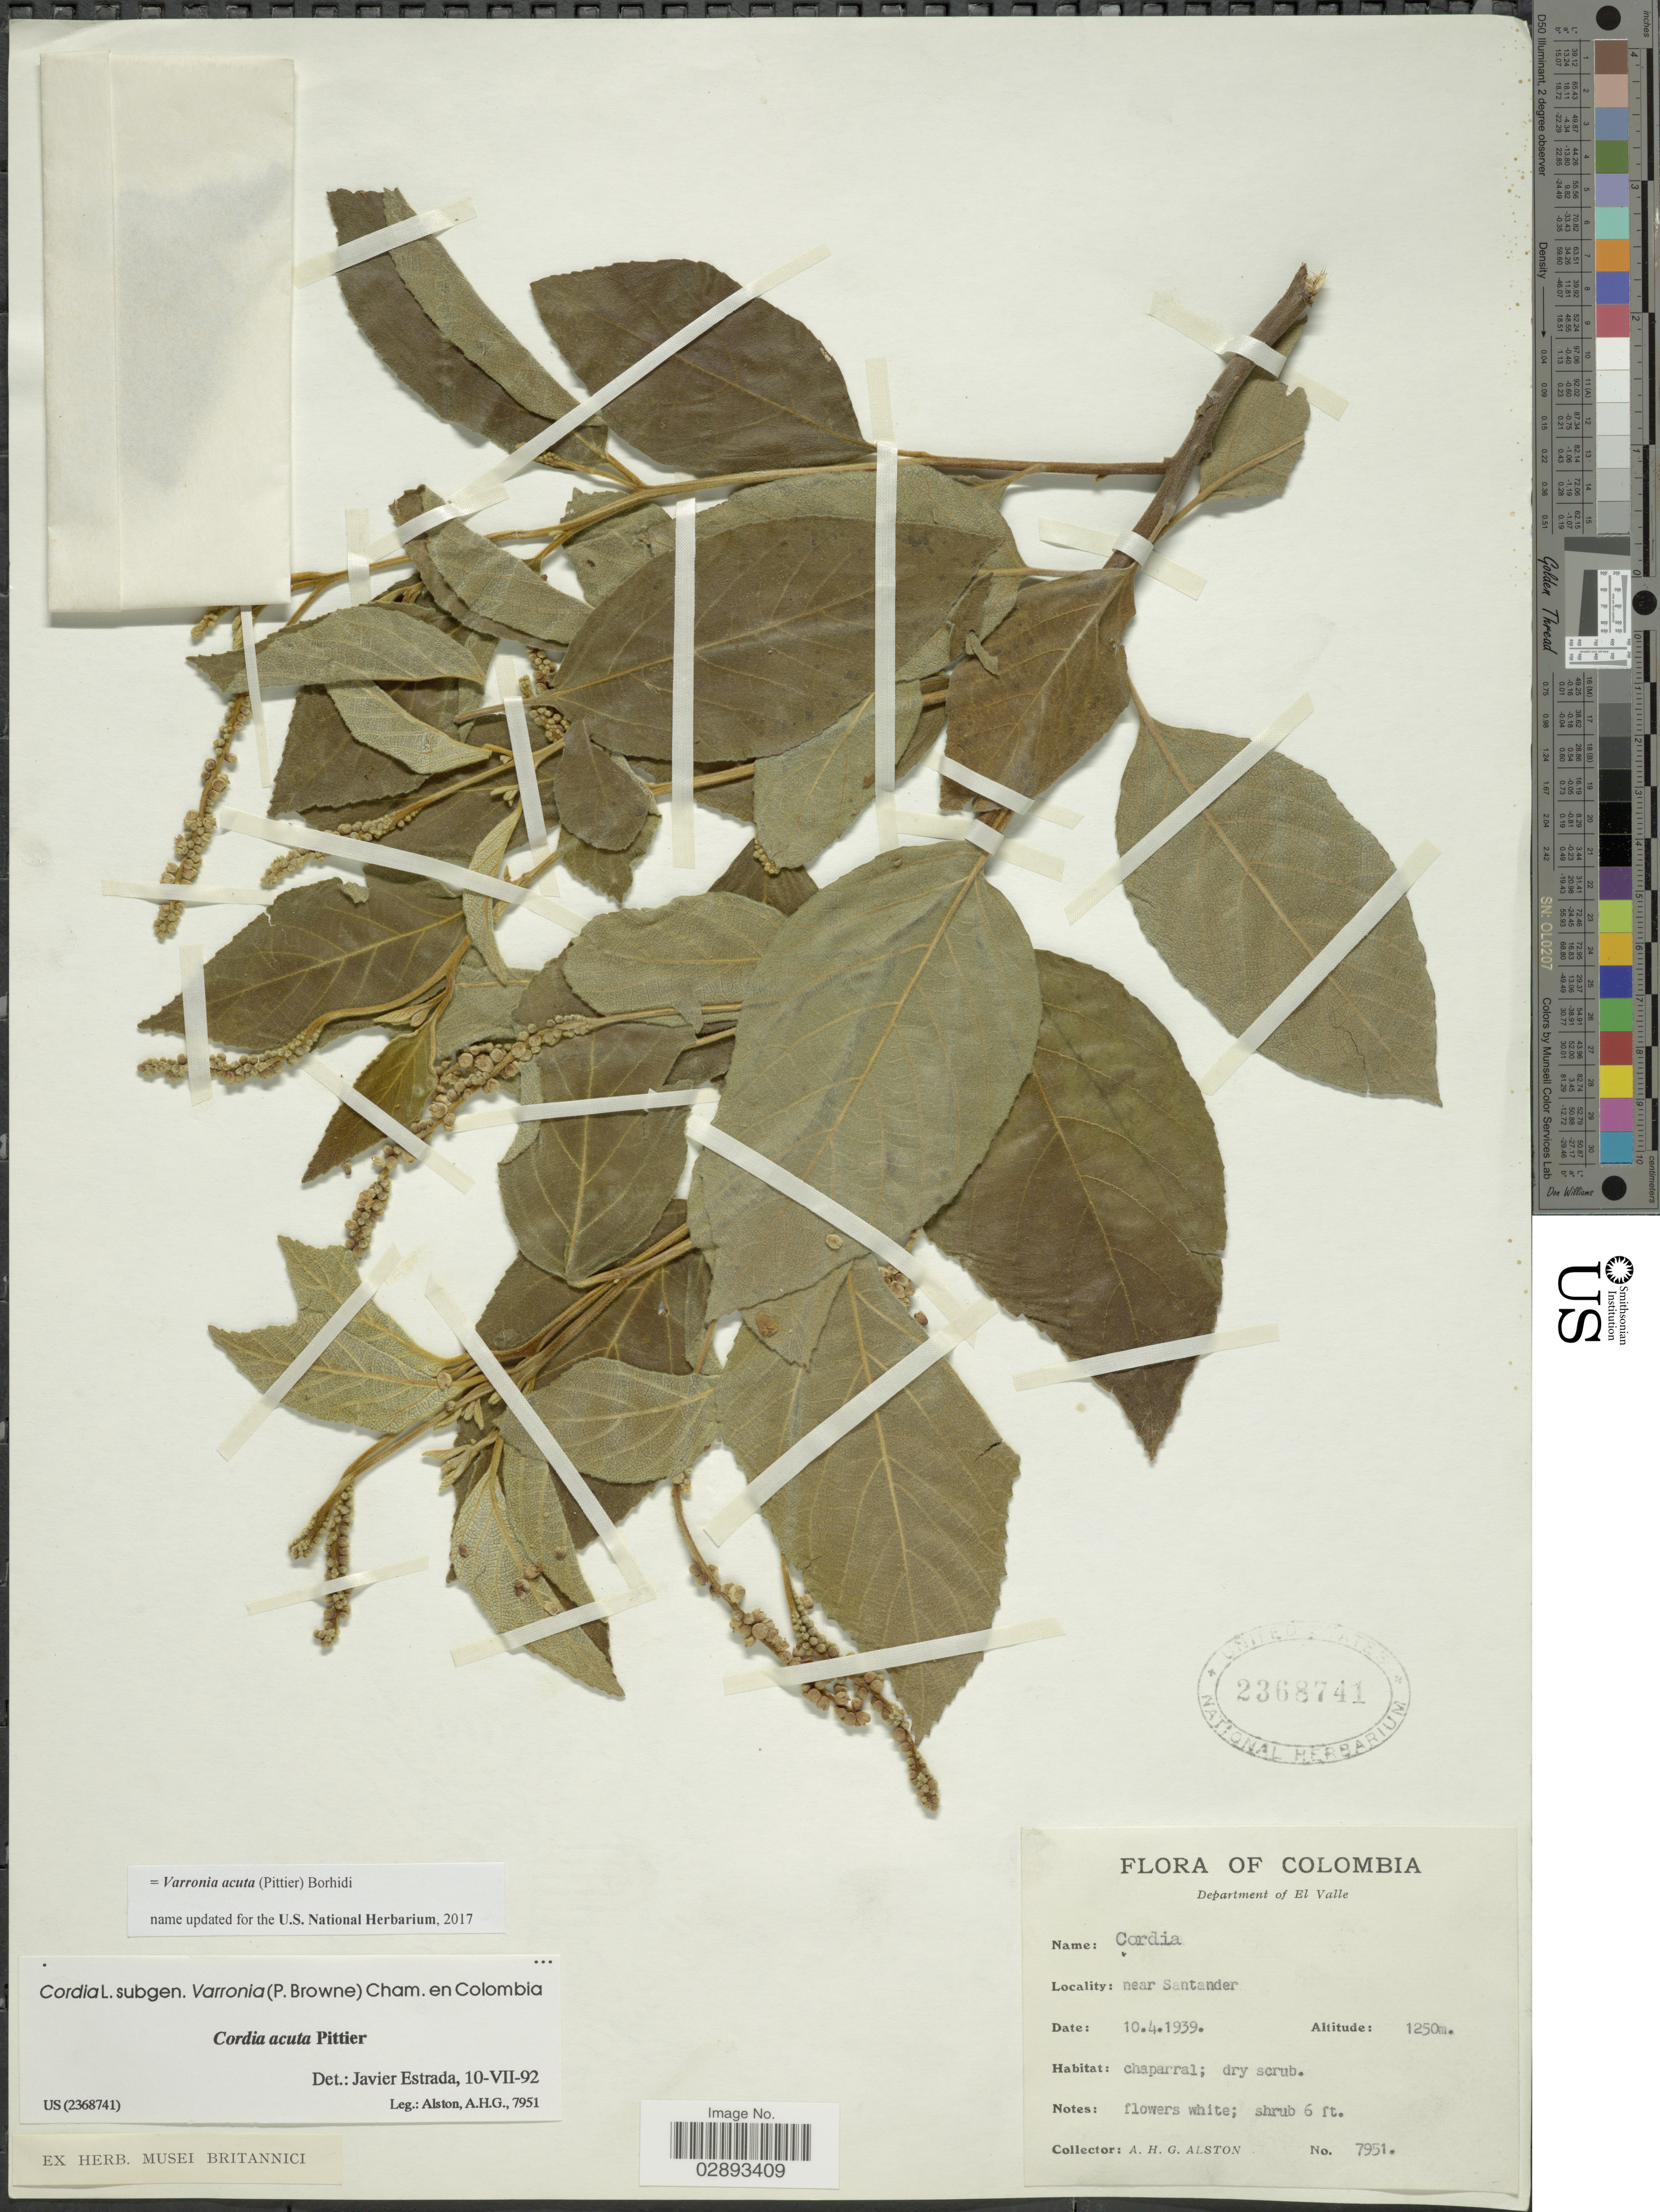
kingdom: Plantae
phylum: Tracheophyta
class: Magnoliopsida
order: Boraginales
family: Cordiaceae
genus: Varronia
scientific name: Varronia acuta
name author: (Pittier) Borhidi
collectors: A. H. Alston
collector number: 7951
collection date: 1939-04-10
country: Colombia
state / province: Valle del Cauca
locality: Department of El Valle, near Santander.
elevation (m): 1250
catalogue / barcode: US 2368741